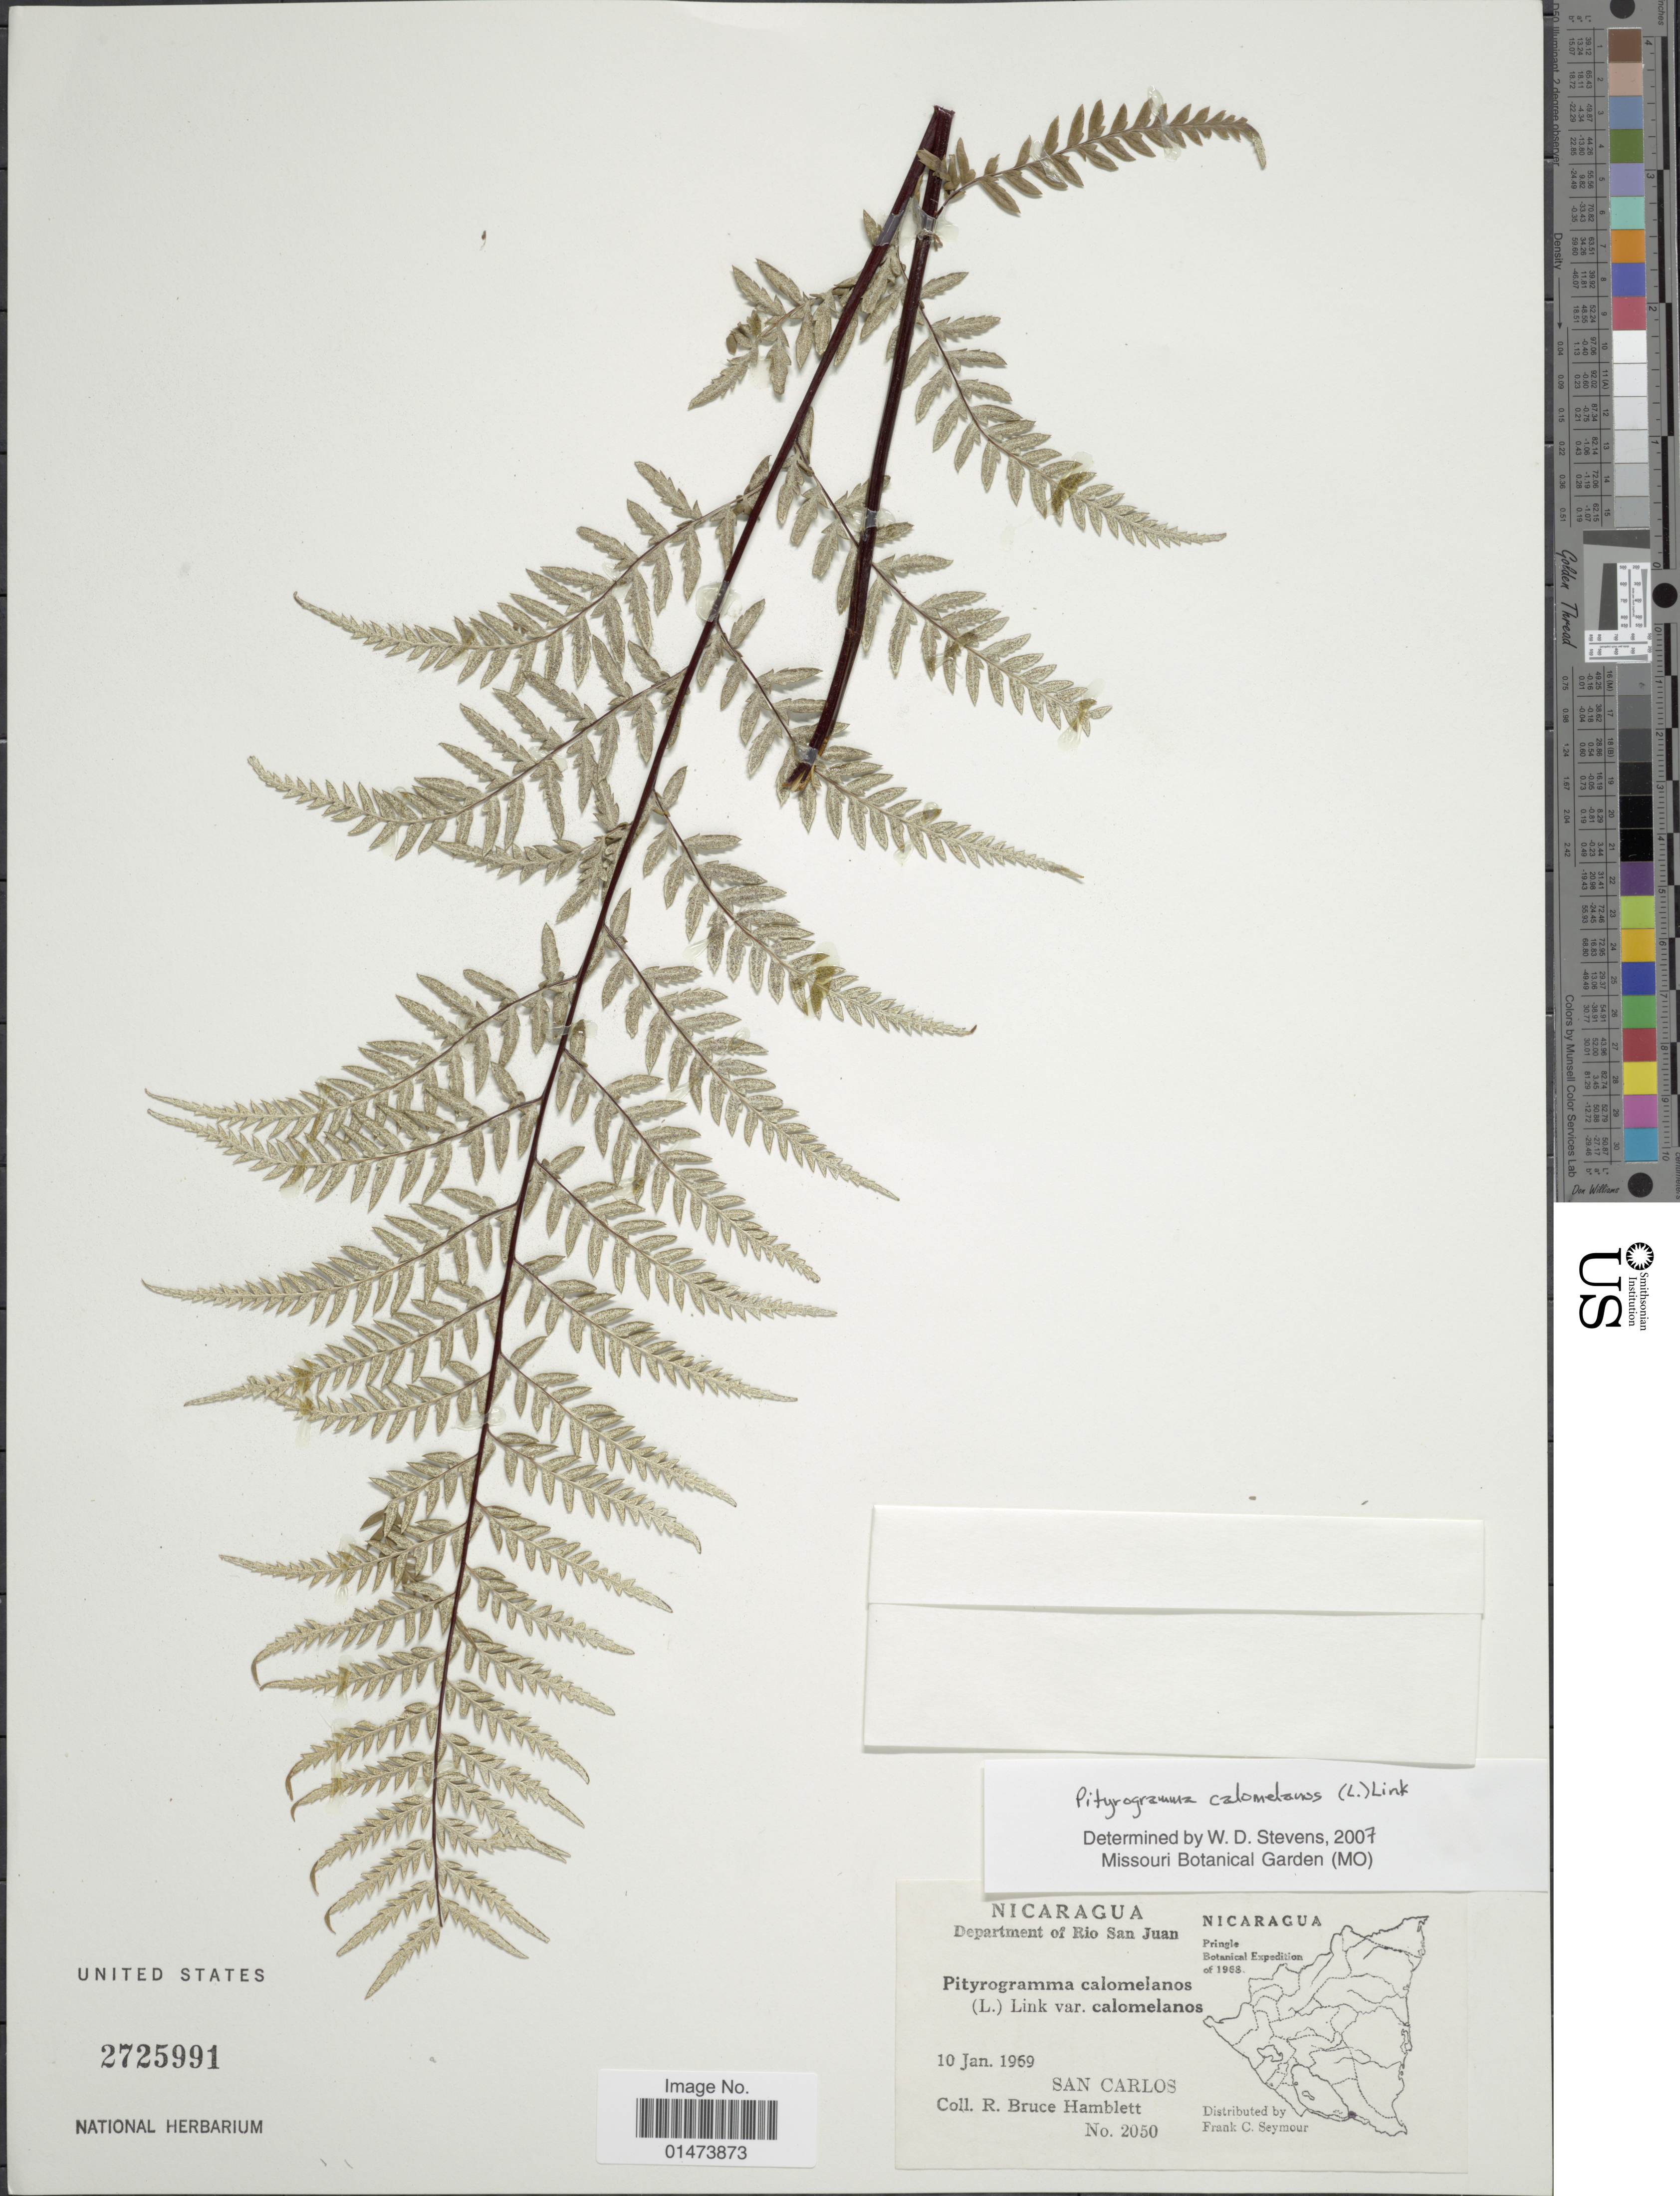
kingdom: Plantae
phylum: Tracheophyta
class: Polypodiopsida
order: Polypodiales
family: Pteridaceae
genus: Pityrogramma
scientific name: Pityrogramma calomelanos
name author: (L.) Link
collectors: R. Hamblett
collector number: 2050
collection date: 1996-01-10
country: Nicaragua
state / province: Rio San Juan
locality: Department of Rio San Juan, San carlos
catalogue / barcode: US 2725991